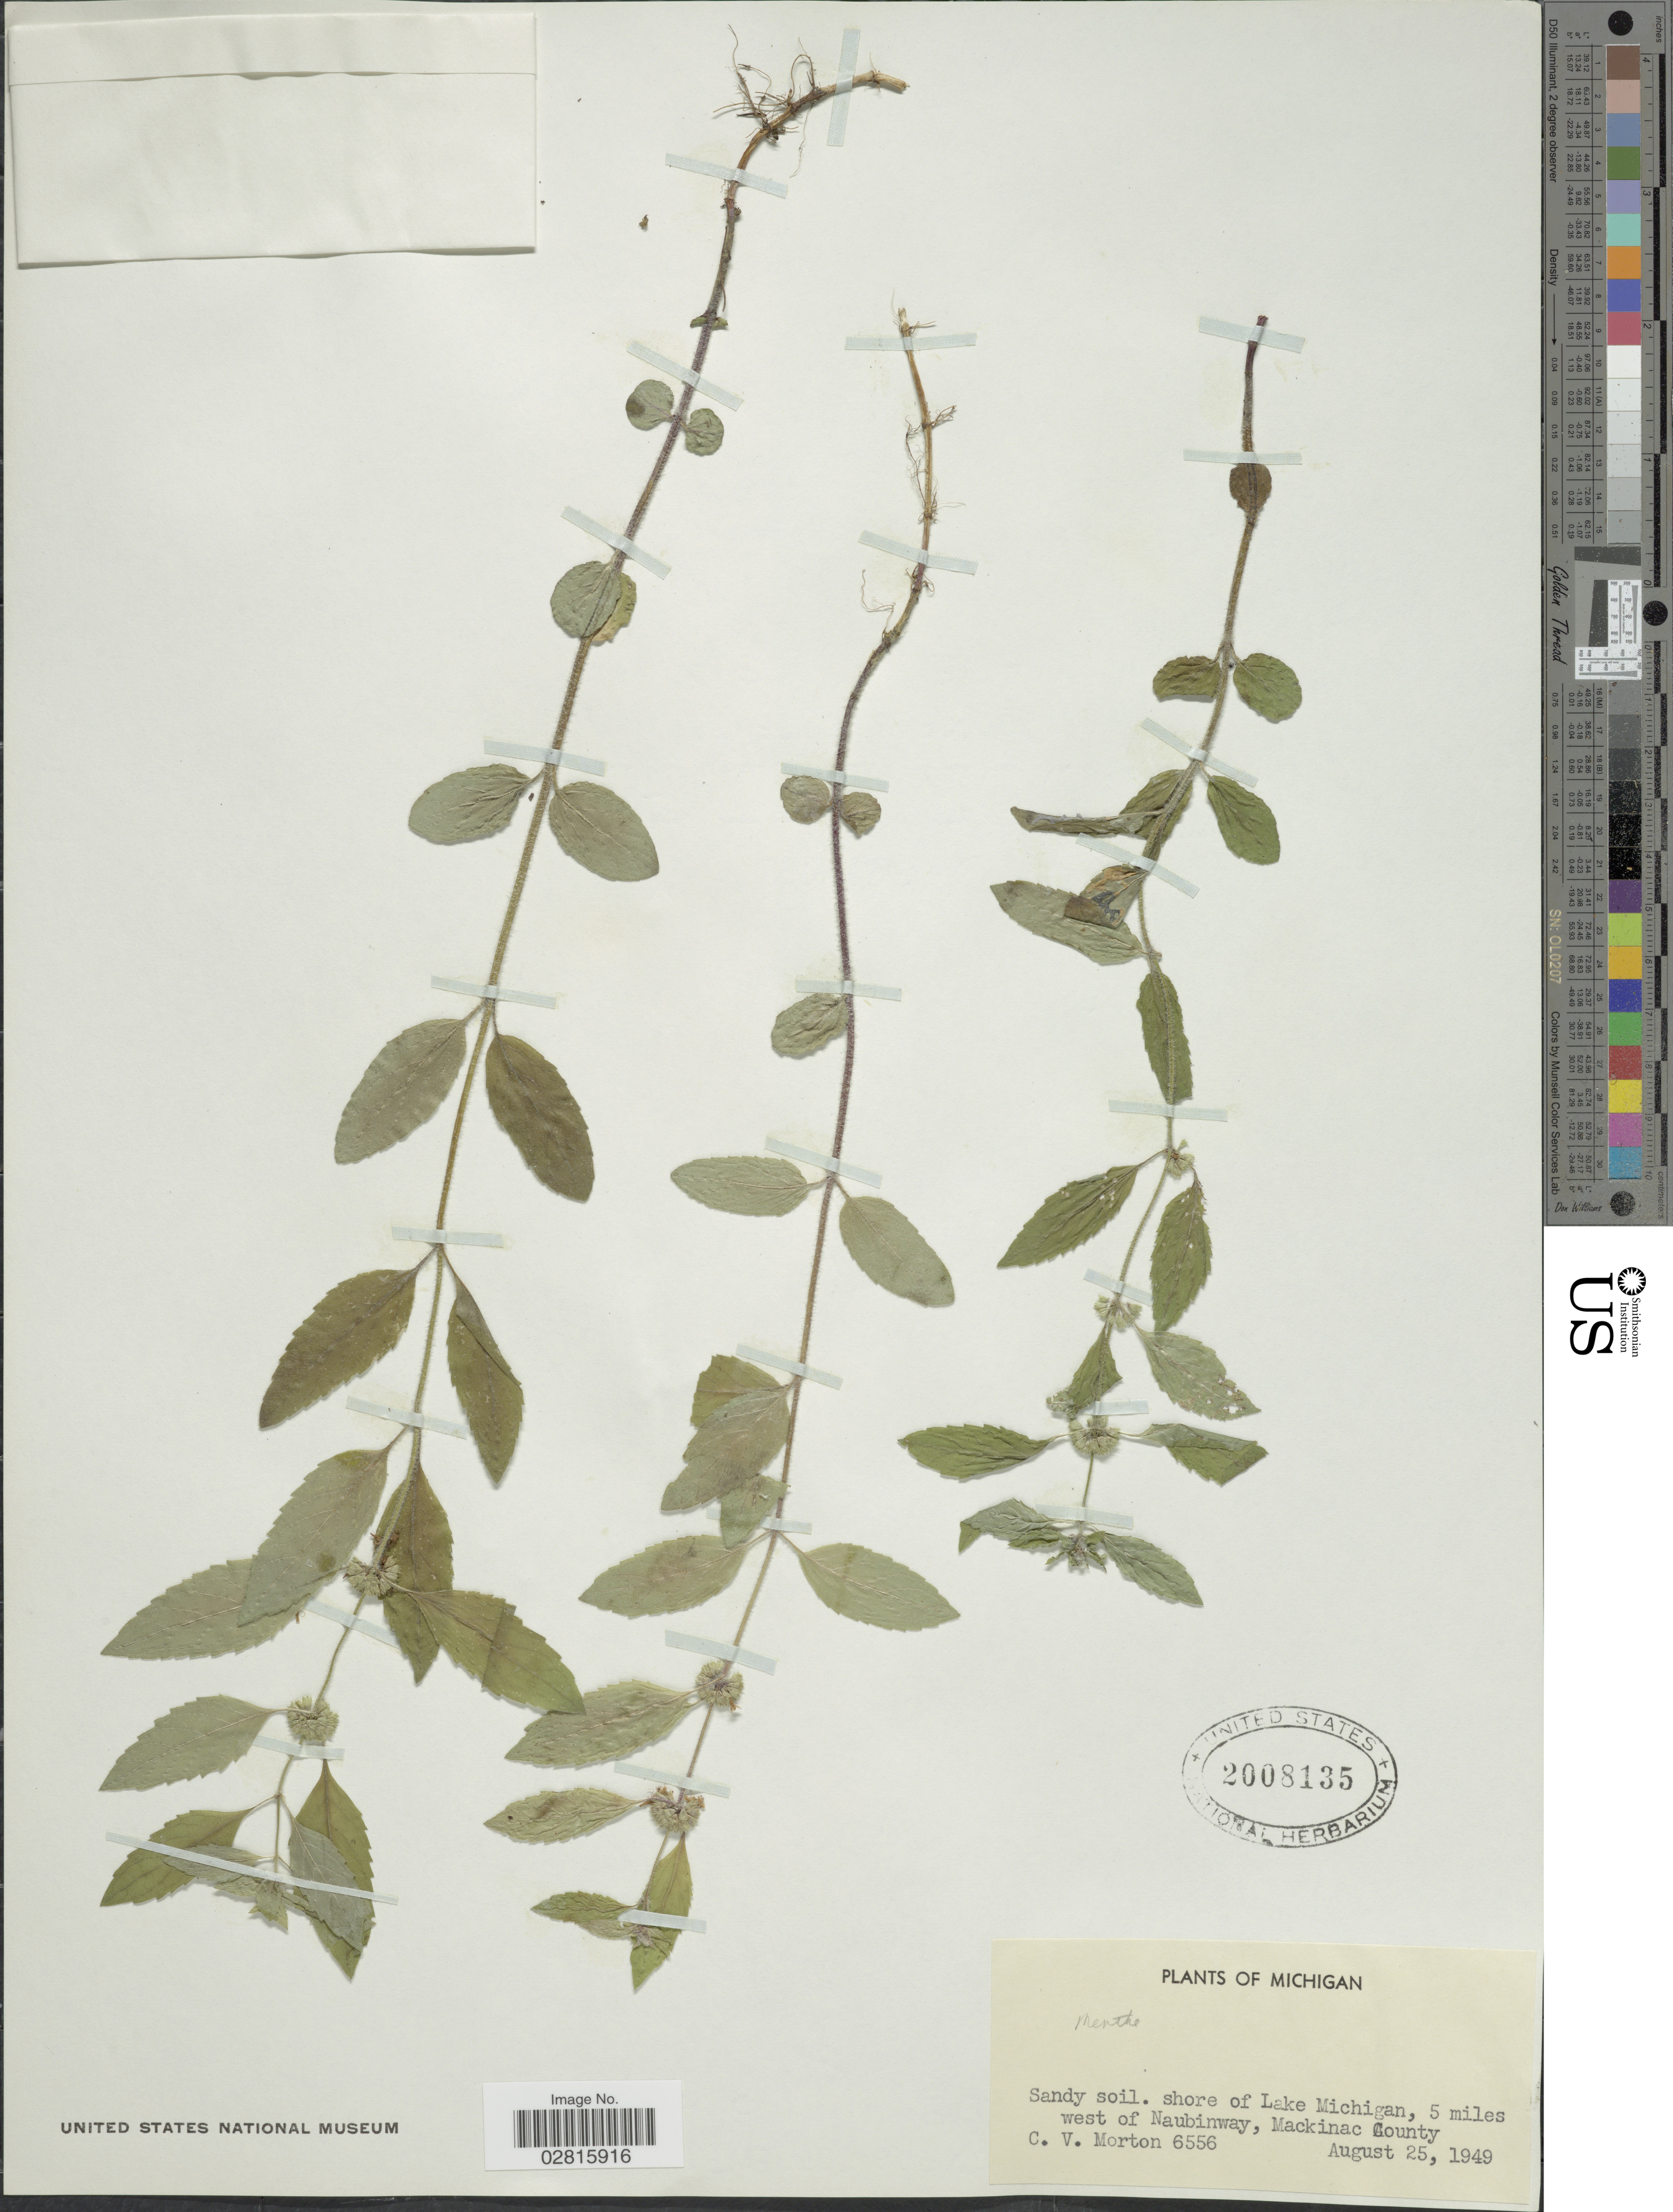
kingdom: Plantae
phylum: Tracheophyta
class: Magnoliopsida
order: Lamiales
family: Lamiaceae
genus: Mentha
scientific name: Mentha sp.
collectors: C. V. Morton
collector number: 6556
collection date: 1949-08-25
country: United States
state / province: Michigan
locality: Shore of Lake Michigan, 5 miles west of Naubinway, Mackinac County.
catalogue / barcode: US 2008135